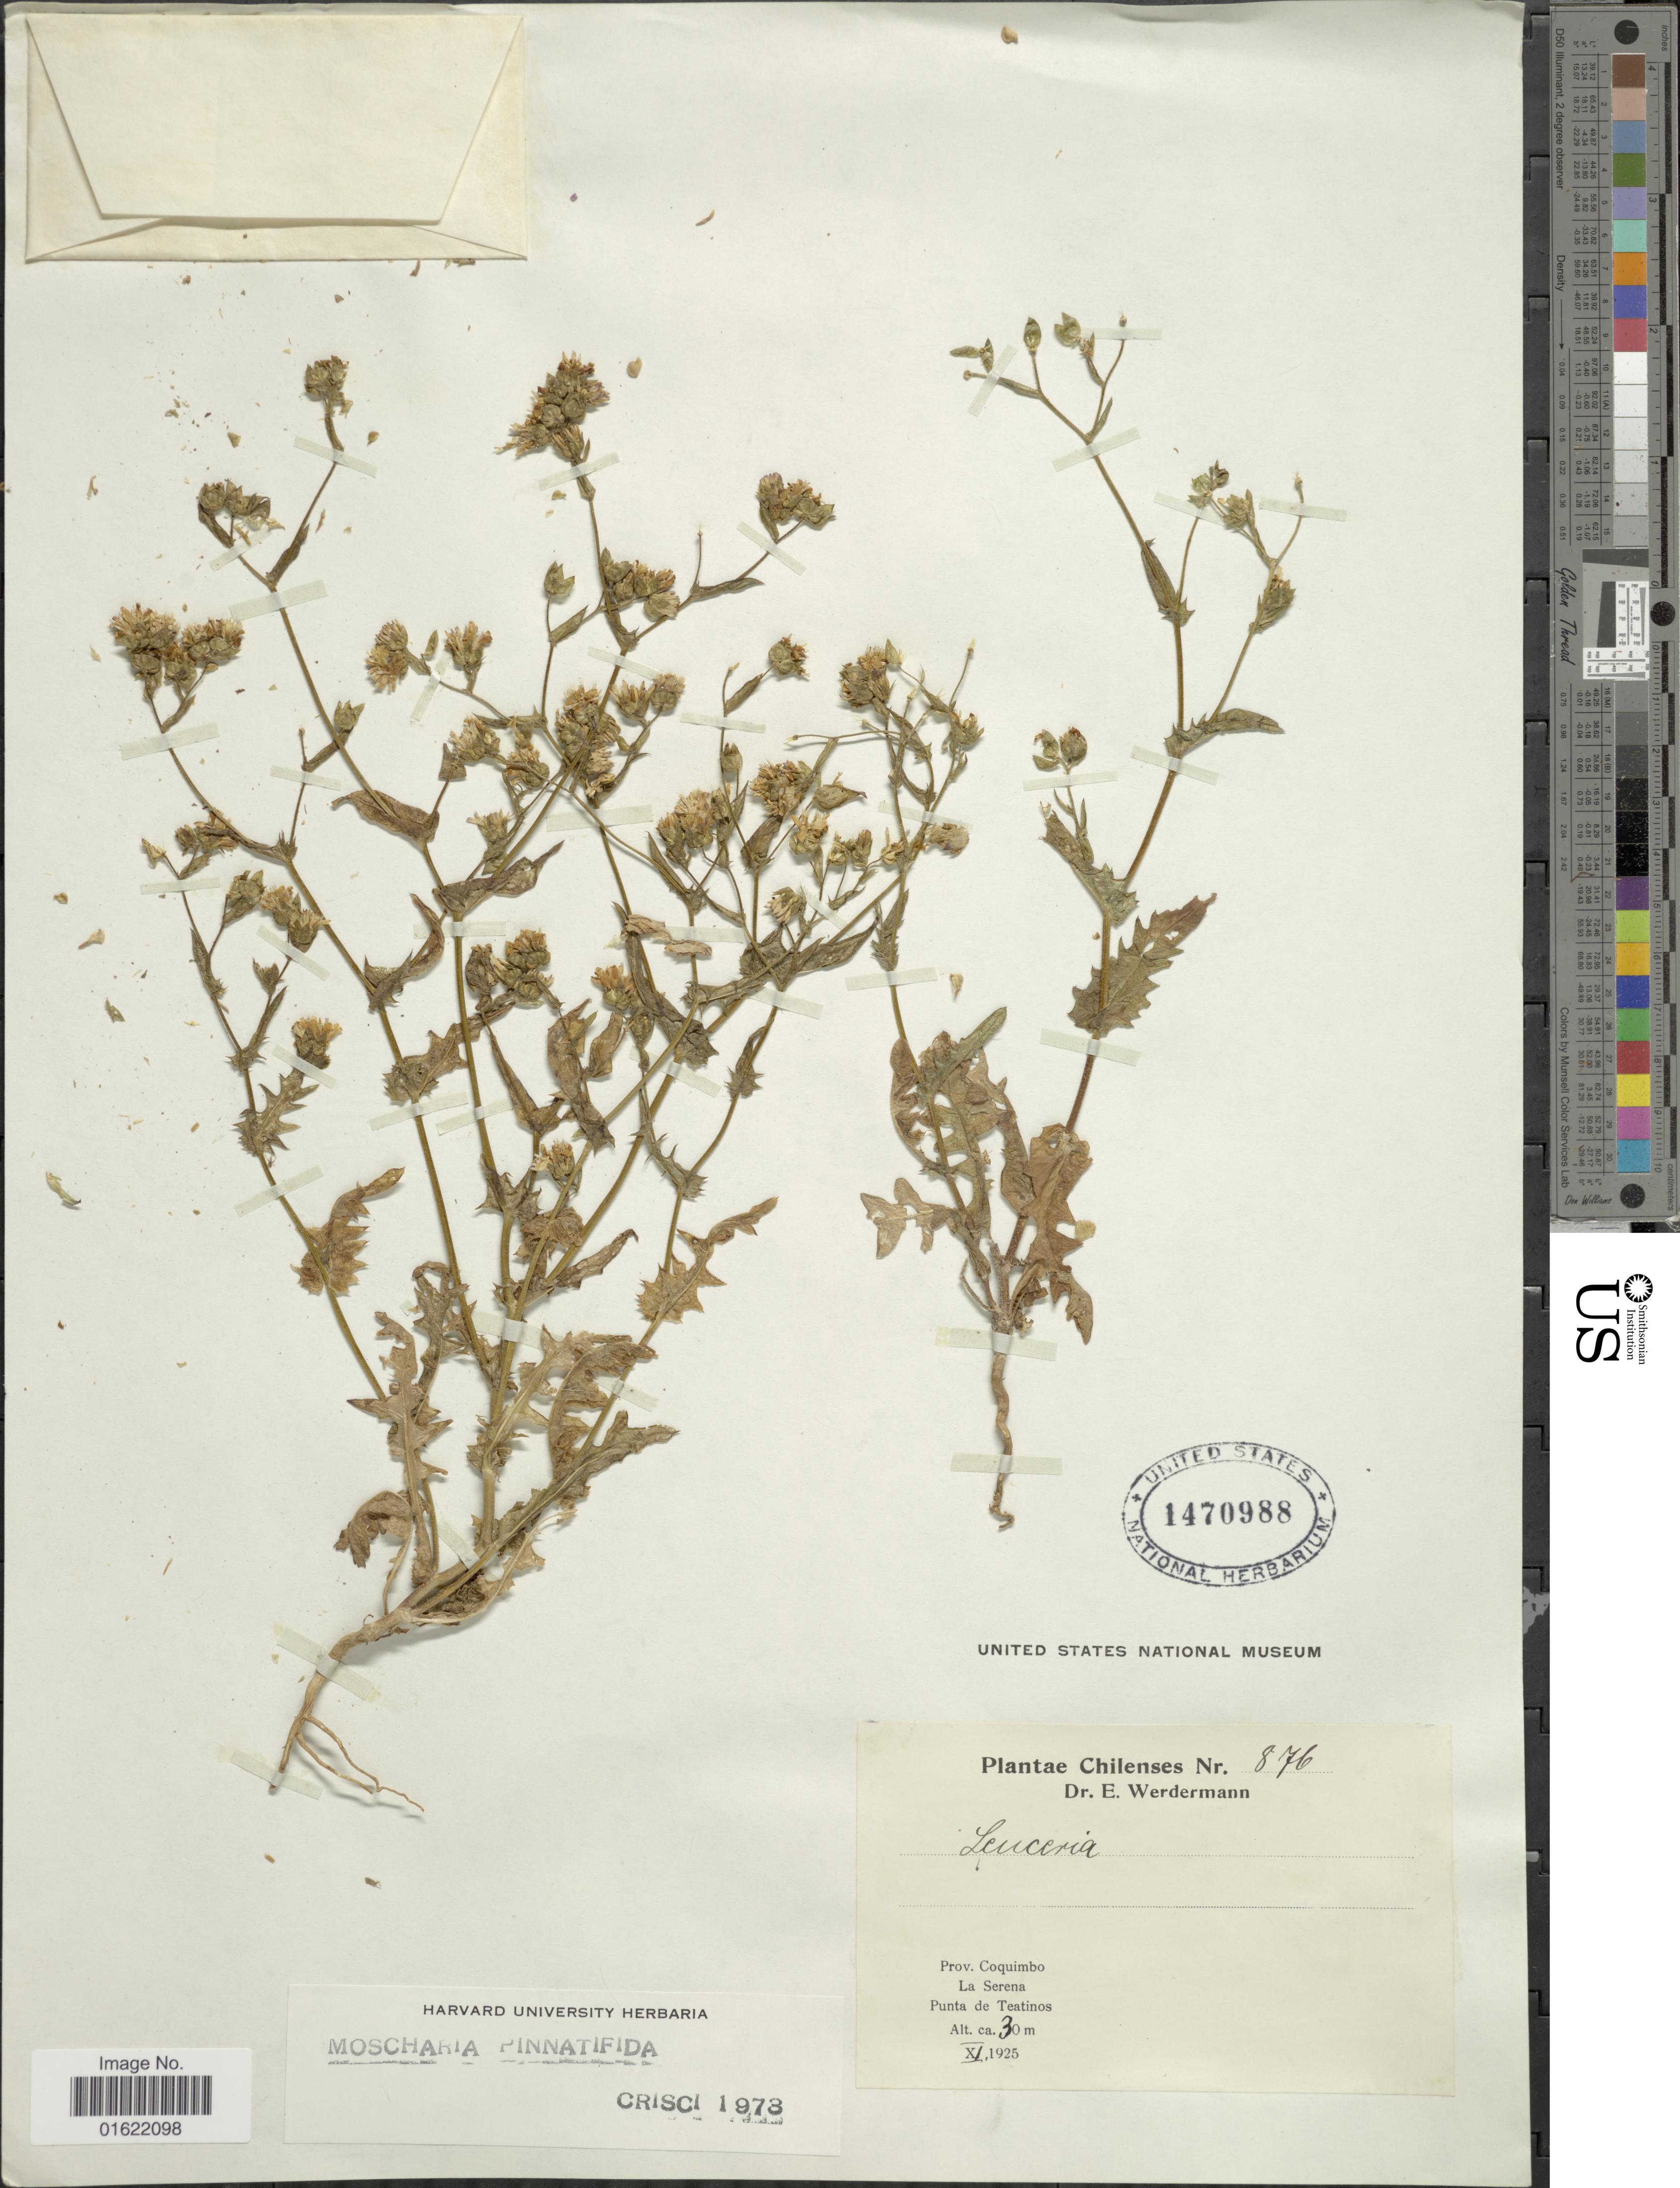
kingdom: Plantae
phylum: Tracheophyta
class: Magnoliopsida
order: Asterales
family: Asteraceae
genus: Moscharia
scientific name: Moscharia pinnatifida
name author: Ruiz & Pav.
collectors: E. Werdermann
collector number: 876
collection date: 1925-11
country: Chile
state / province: Coquimbo (IV)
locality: Prov. Coquimbo, La Serena. Punta de Teatinos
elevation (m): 30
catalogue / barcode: US 1470988